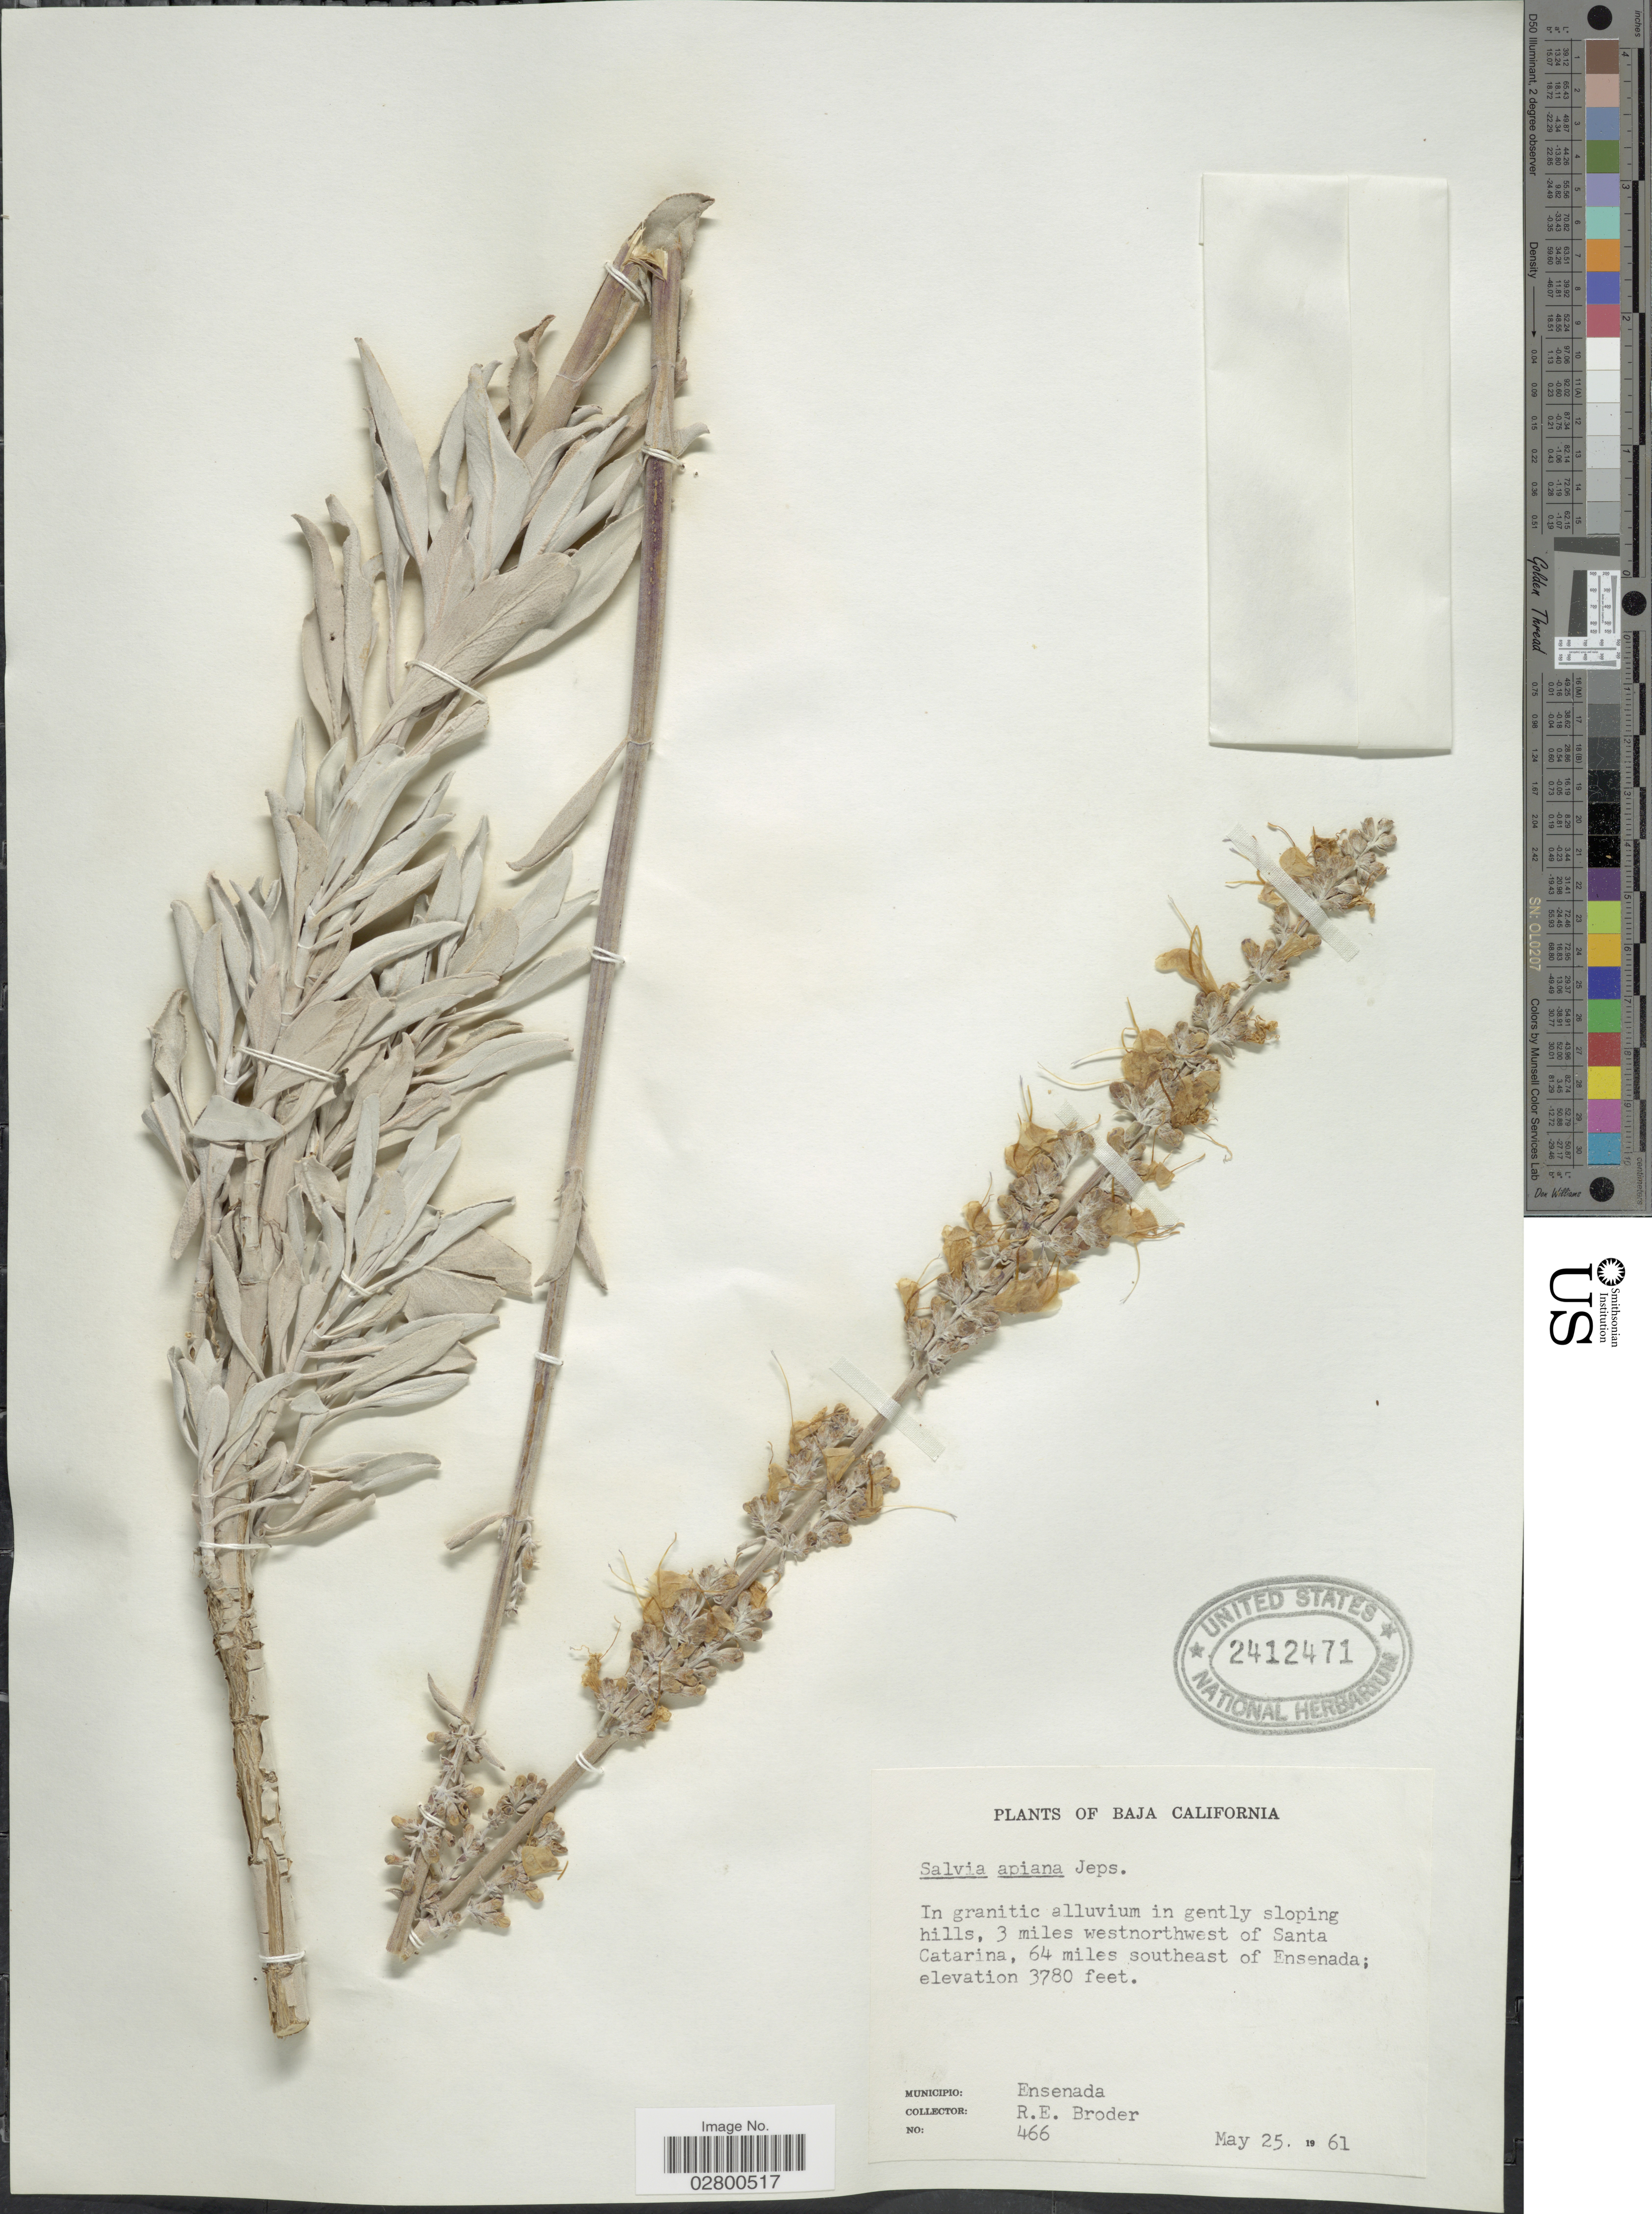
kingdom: Plantae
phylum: Tracheophyta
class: Magnoliopsida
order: Lamiales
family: Lamiaceae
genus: Salvia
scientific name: Salvia apiana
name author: Jeps.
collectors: R. Broder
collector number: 466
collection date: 1961-05-25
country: Mexico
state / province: Baja California Norte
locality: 3 miles westnorthwest of Santa Catarina, 64 miles southeast of Ensenada. Municipio: Ensenada.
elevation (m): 1152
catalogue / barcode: US 2412471